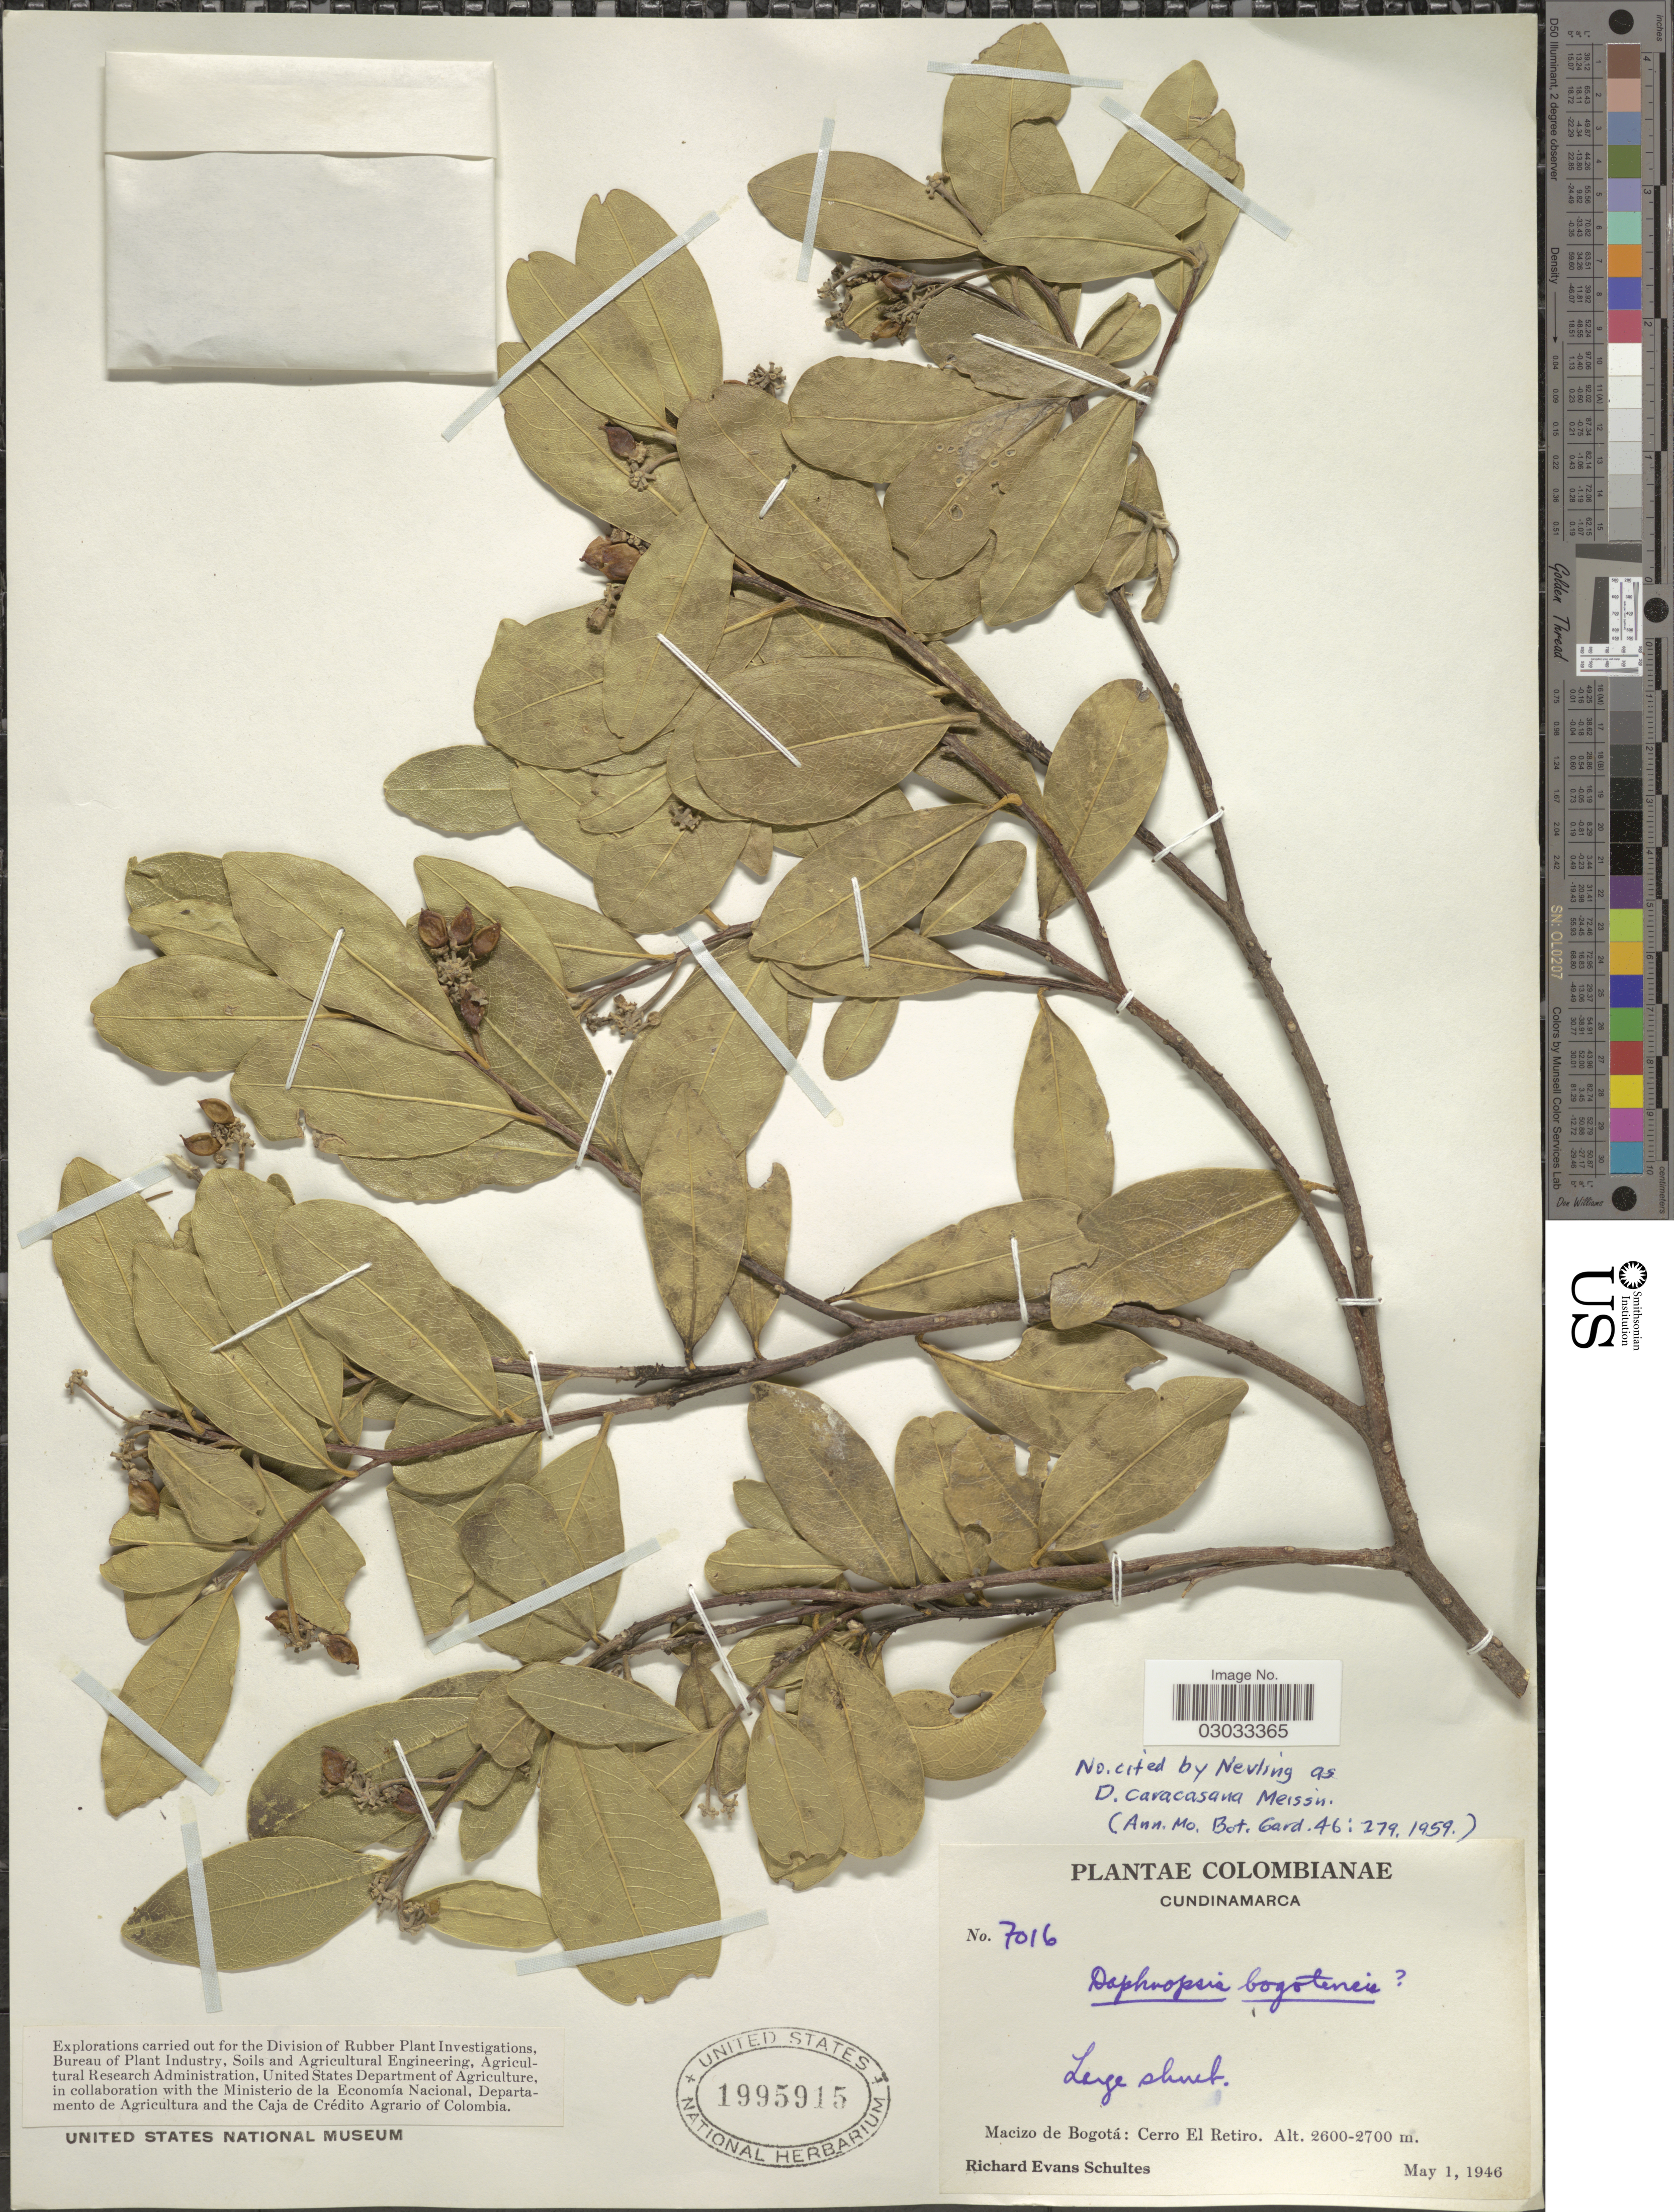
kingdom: Plantae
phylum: Tracheophyta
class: Magnoliopsida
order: Malvales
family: Thymelaeaceae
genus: Daphnopsis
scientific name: Daphnopsis caracasana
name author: Meisn.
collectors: R. E. Schultes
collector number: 7016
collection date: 1946-05-01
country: Colombia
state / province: Cundinamarca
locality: Macizo de Bogotá: Cerro El Retiro.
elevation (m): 2600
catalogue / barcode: US 1995915